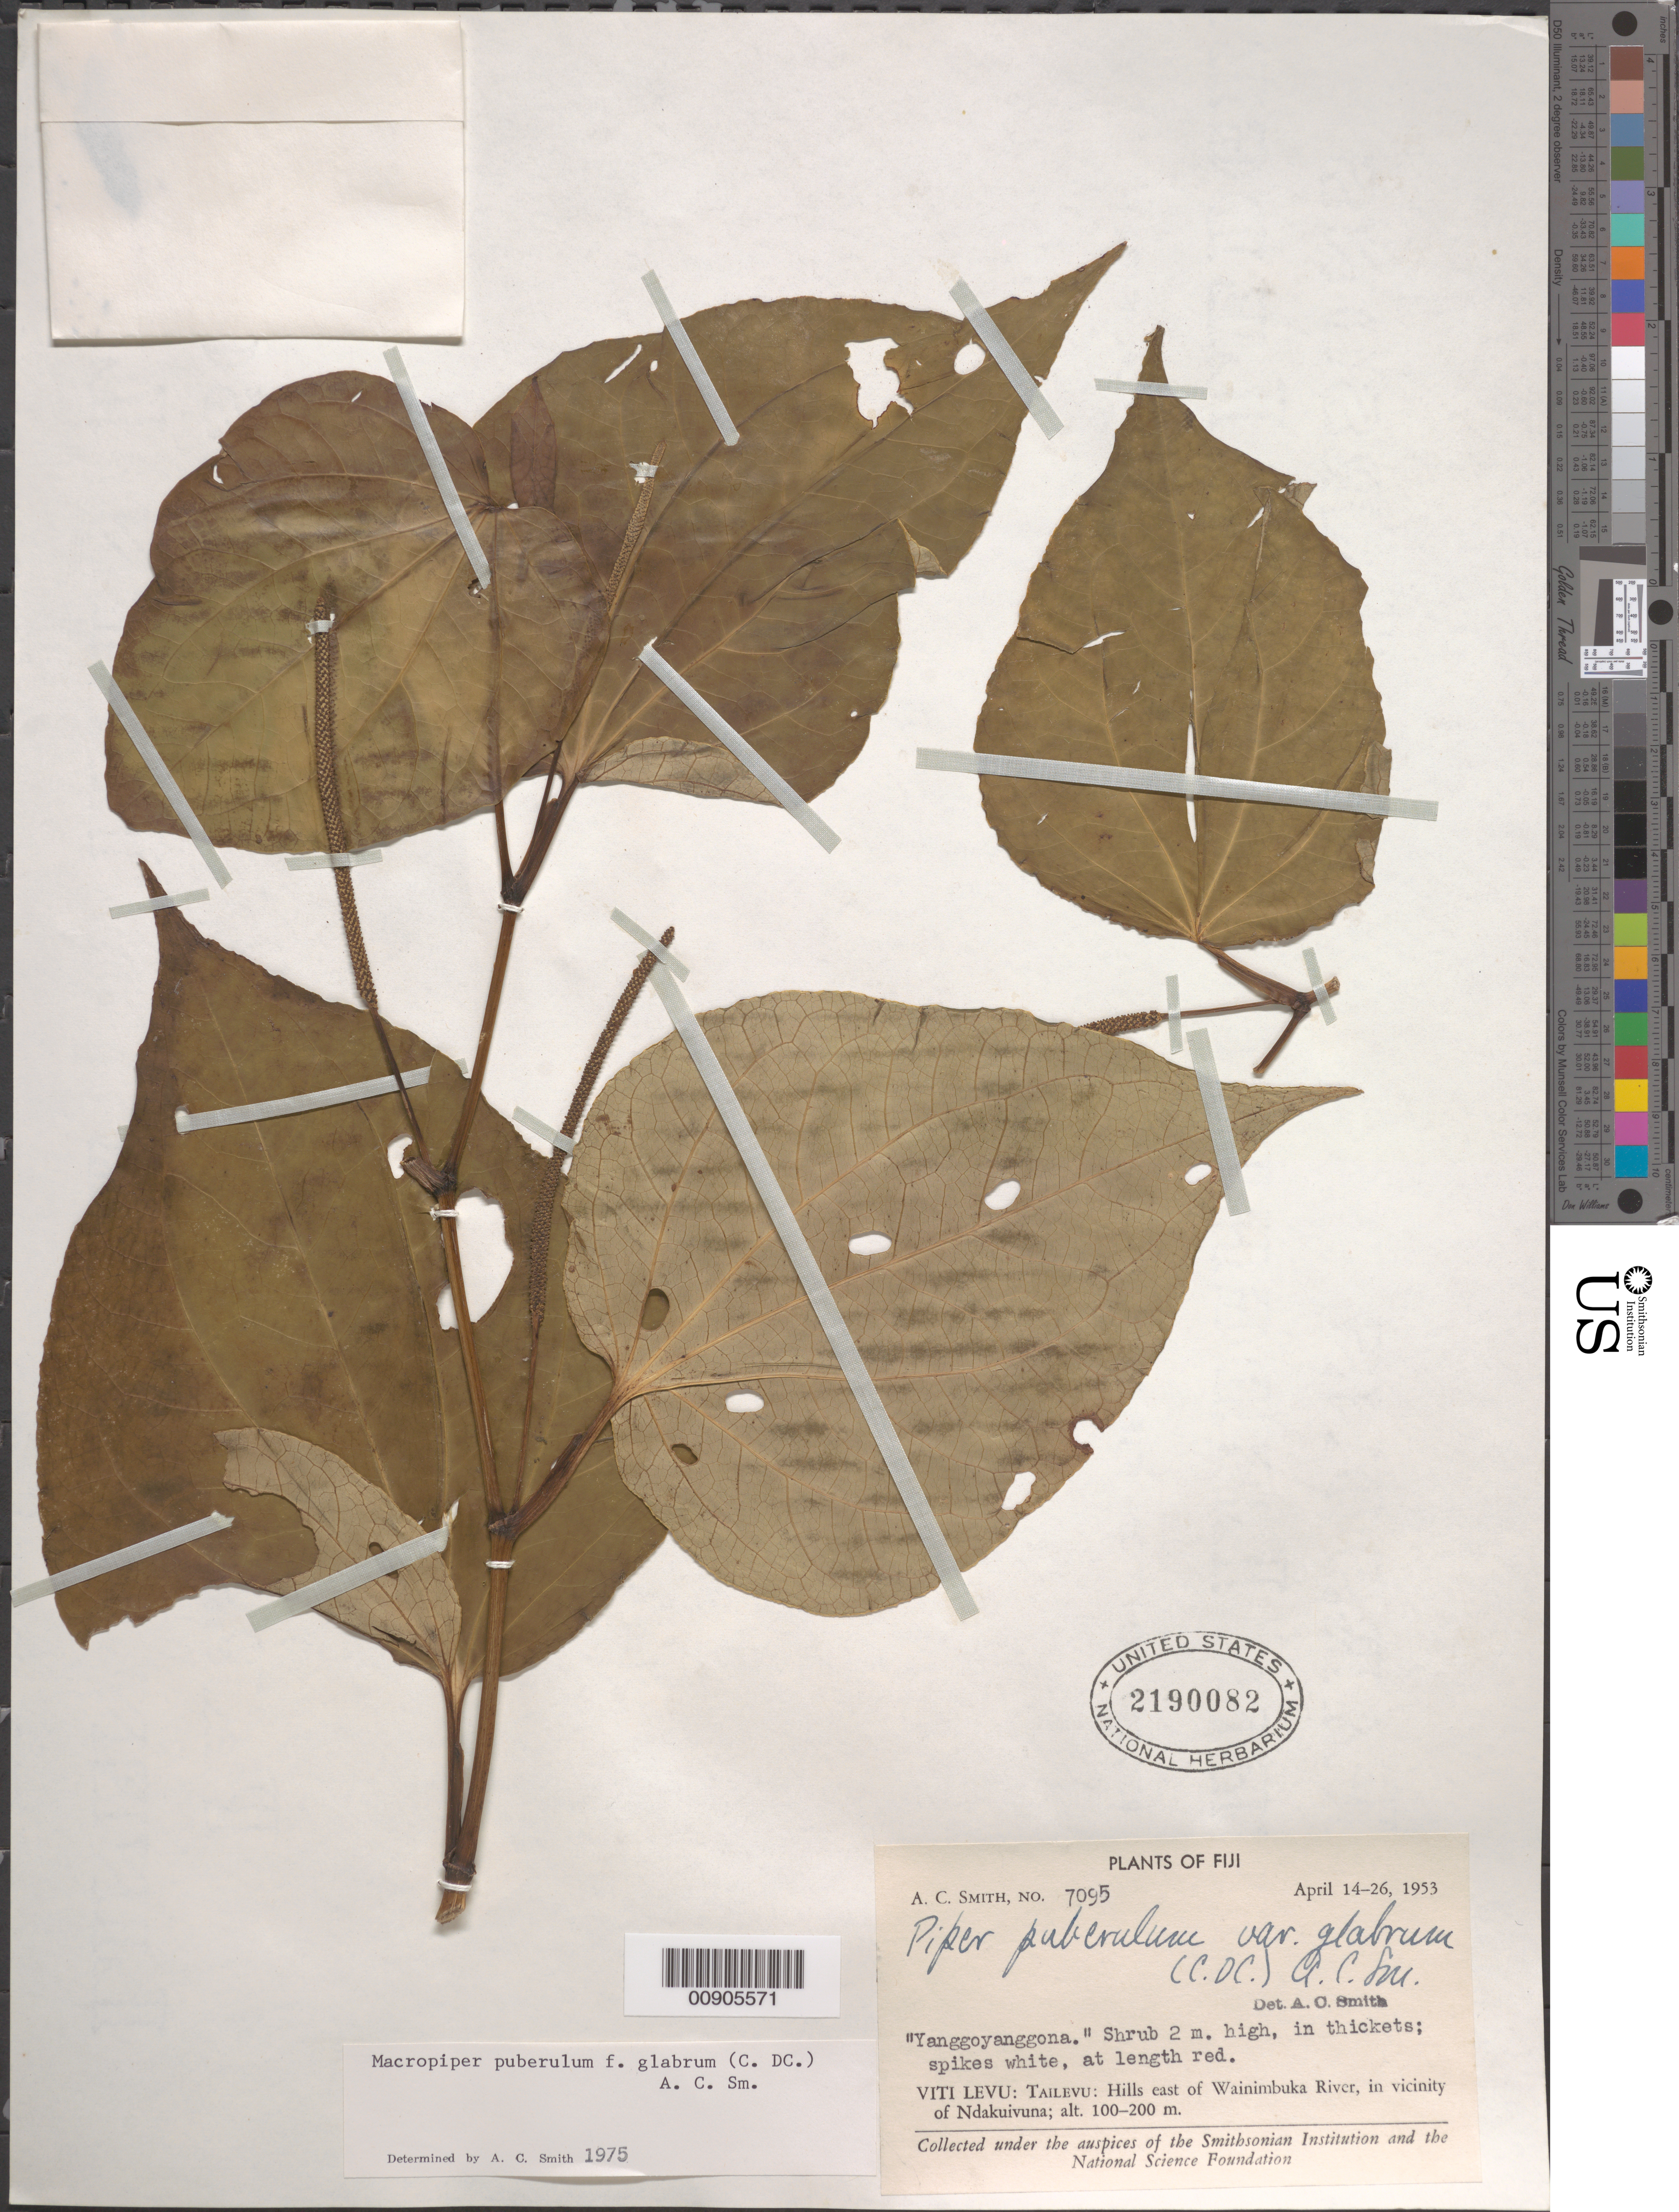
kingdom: Plantae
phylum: Tracheophyta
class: Magnoliopsida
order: Piperales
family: Piperaceae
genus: Piper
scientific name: Piper puberulum var. glabrum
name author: (C. DC.) C.A. Sm.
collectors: C. A. Smith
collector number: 7095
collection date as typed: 14 Apr 1953 to 26 Apr 1953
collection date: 1953-04-14/1953-04-26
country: Fiji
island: Viti Levu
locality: Tailvevu, hills E of Wainimbuka River, in vicinity of Ndakuivuna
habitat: In thickets.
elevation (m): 100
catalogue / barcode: US 2190082